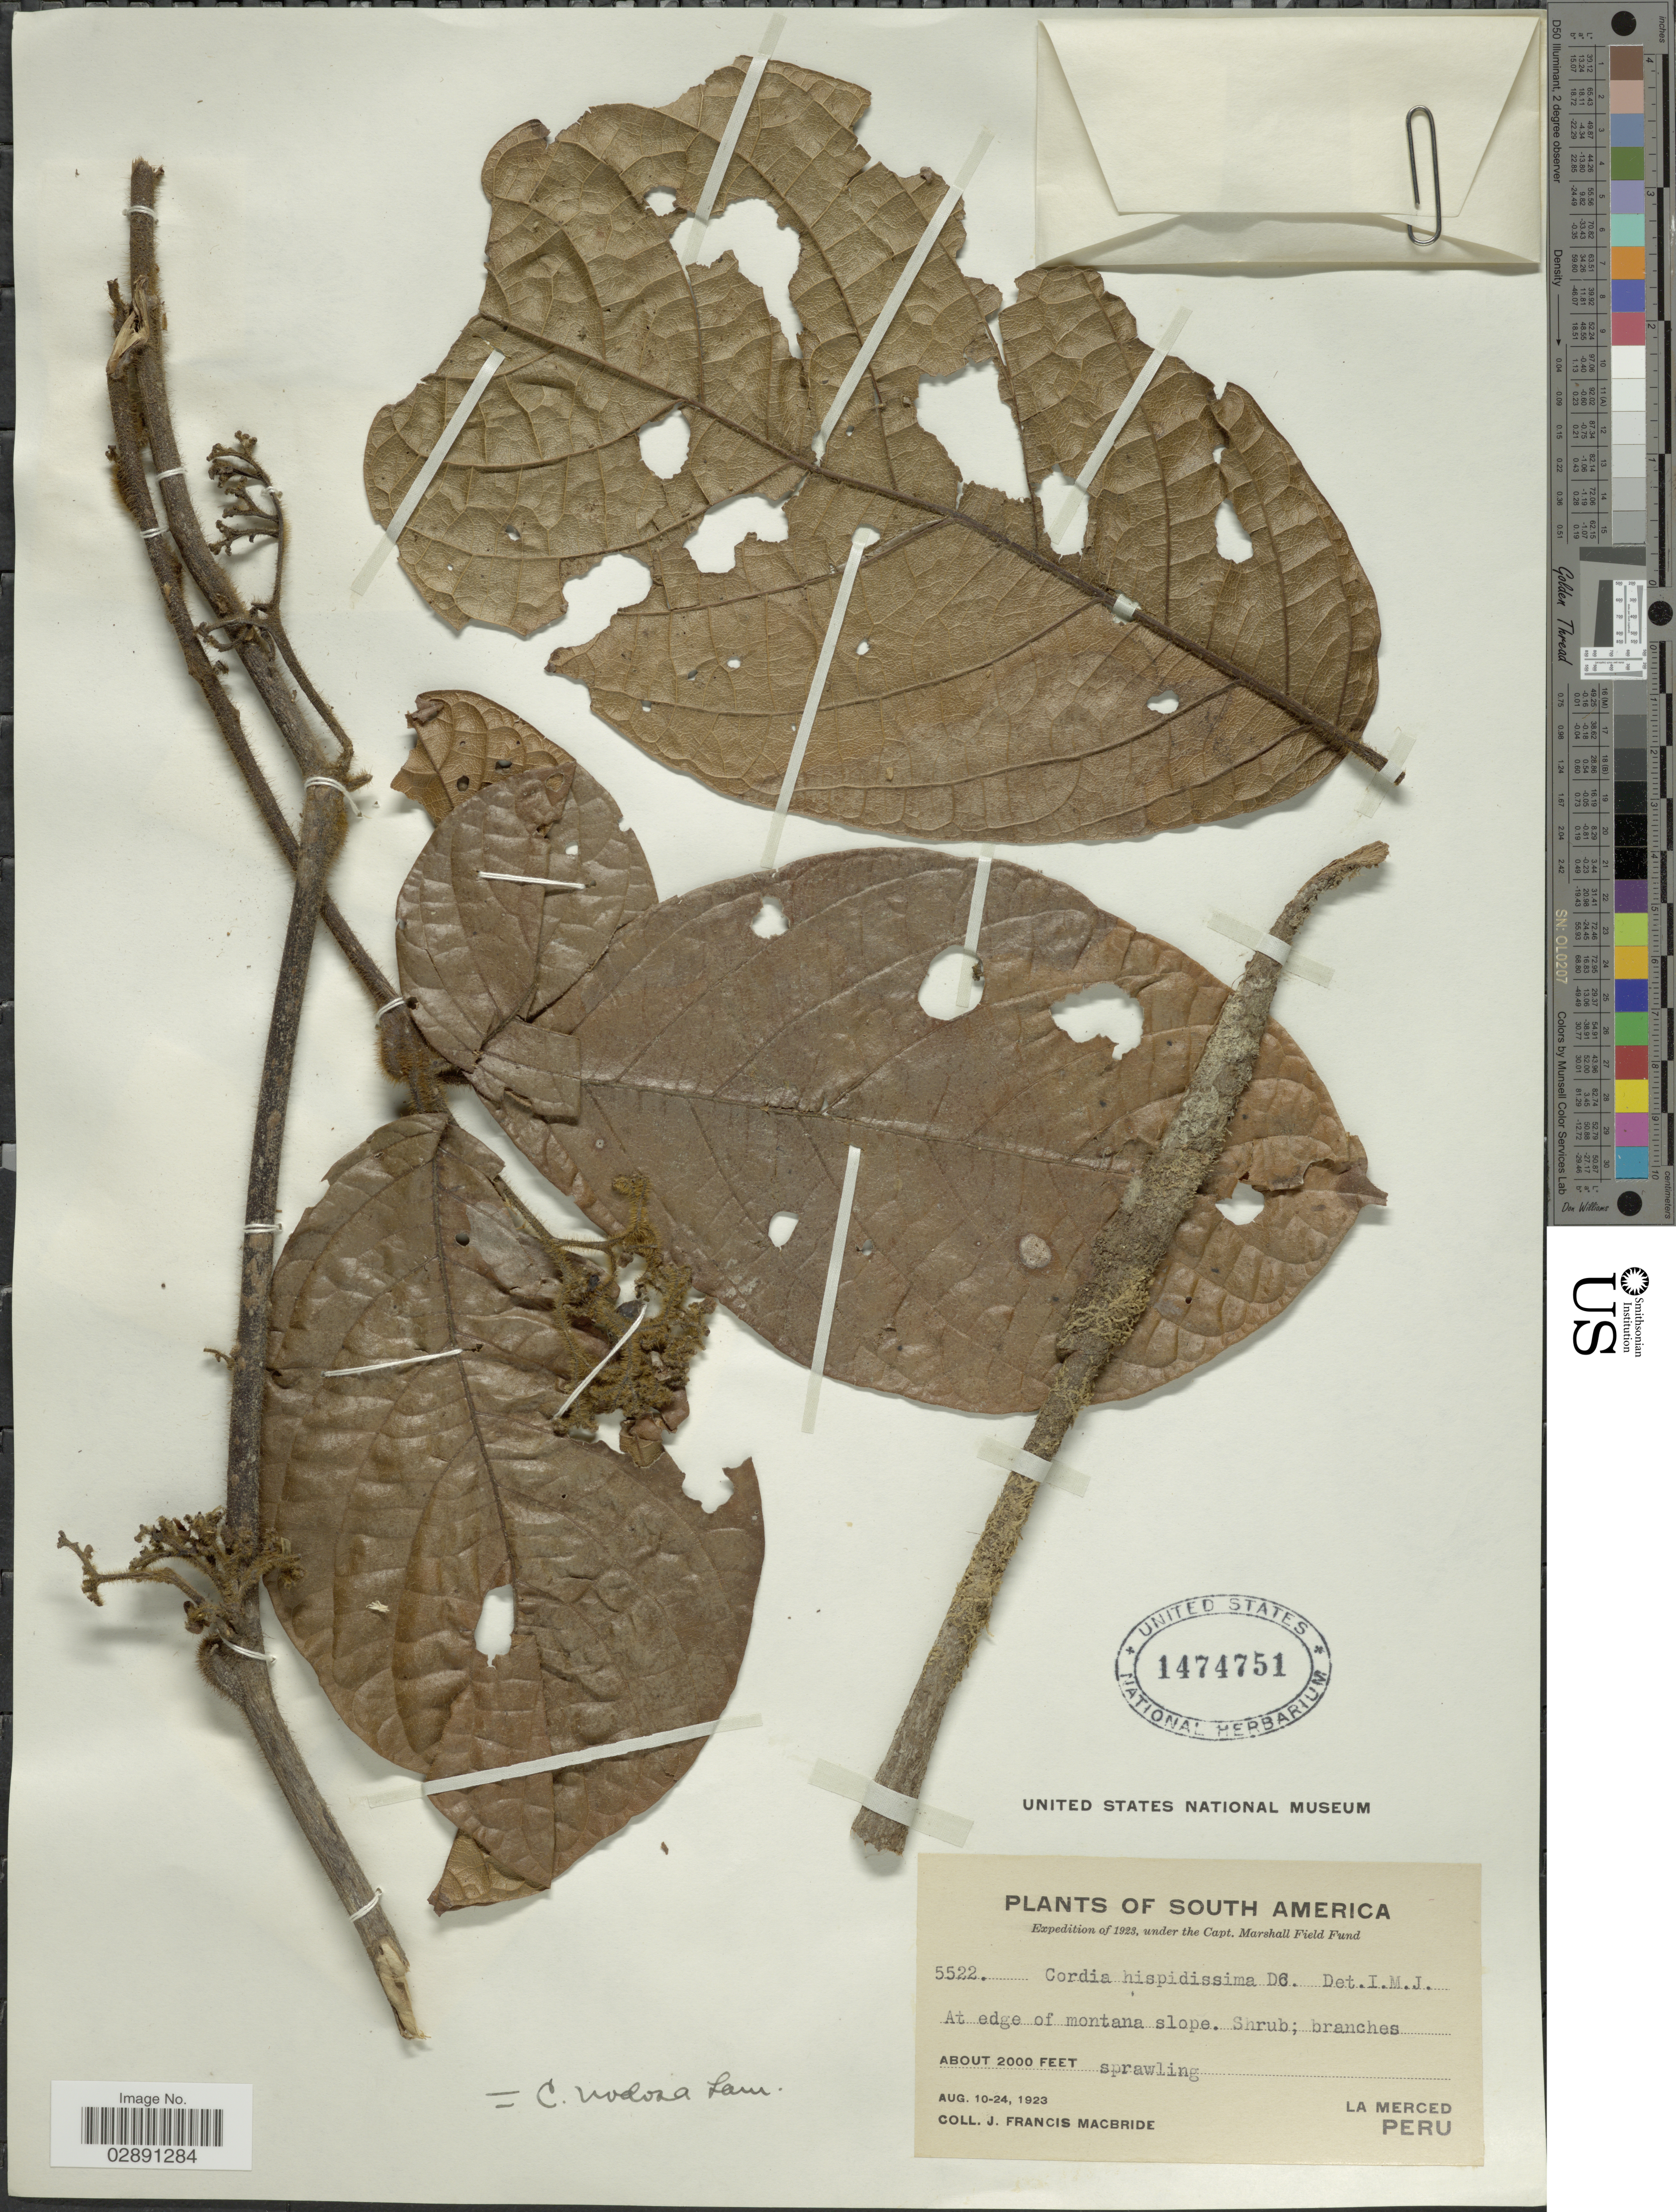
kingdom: Plantae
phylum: Tracheophyta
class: Magnoliopsida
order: Boraginales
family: Cordiaceae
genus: Cordia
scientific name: Cordia nodosa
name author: Lam.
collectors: J. F. Macbride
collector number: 5522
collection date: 1923-08-10/1923-08-24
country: Peru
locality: La Merced.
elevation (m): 610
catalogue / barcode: US 1474751